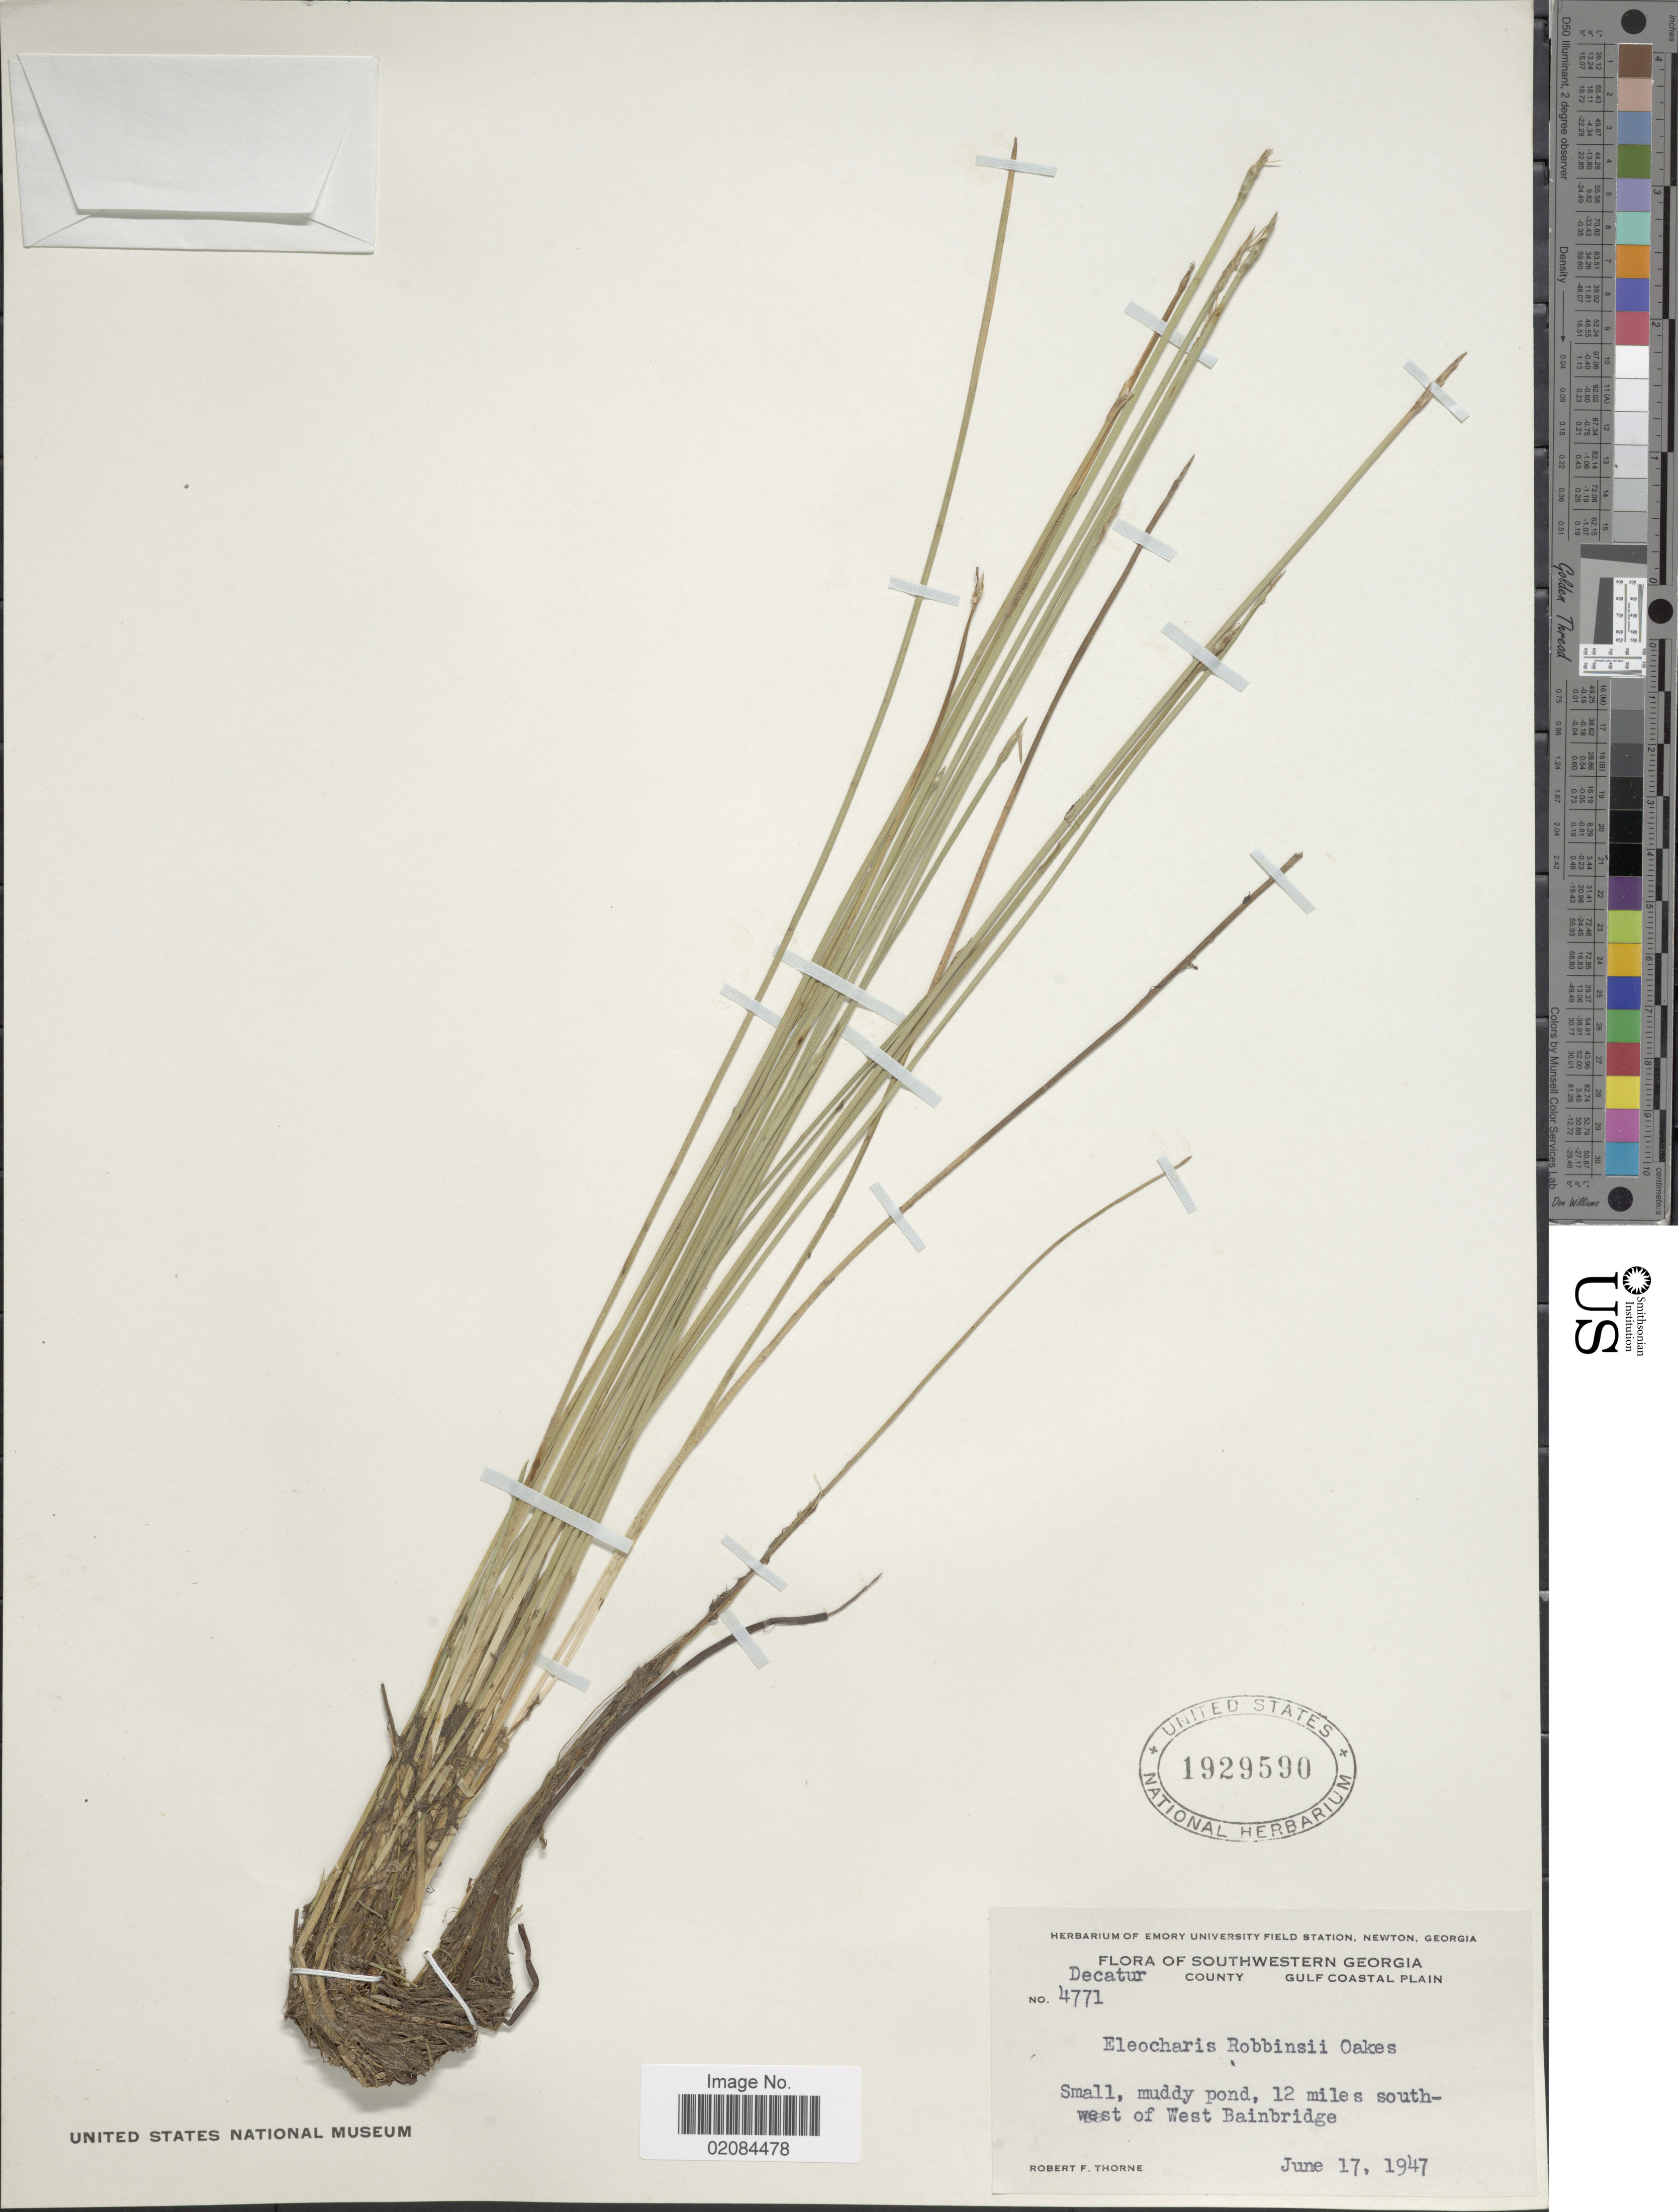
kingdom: Plantae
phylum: Tracheophyta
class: Liliopsida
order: Poales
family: Cyperaceae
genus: Eleocharis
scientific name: Eleocharis robbinsii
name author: Oakes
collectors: R. F. Thorne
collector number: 4771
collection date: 1947-06-17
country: United States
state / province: Georgia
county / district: Decatur County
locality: Gulf Coastal Plain, 12 miles south-west of West Bainbridge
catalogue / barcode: US 1929590